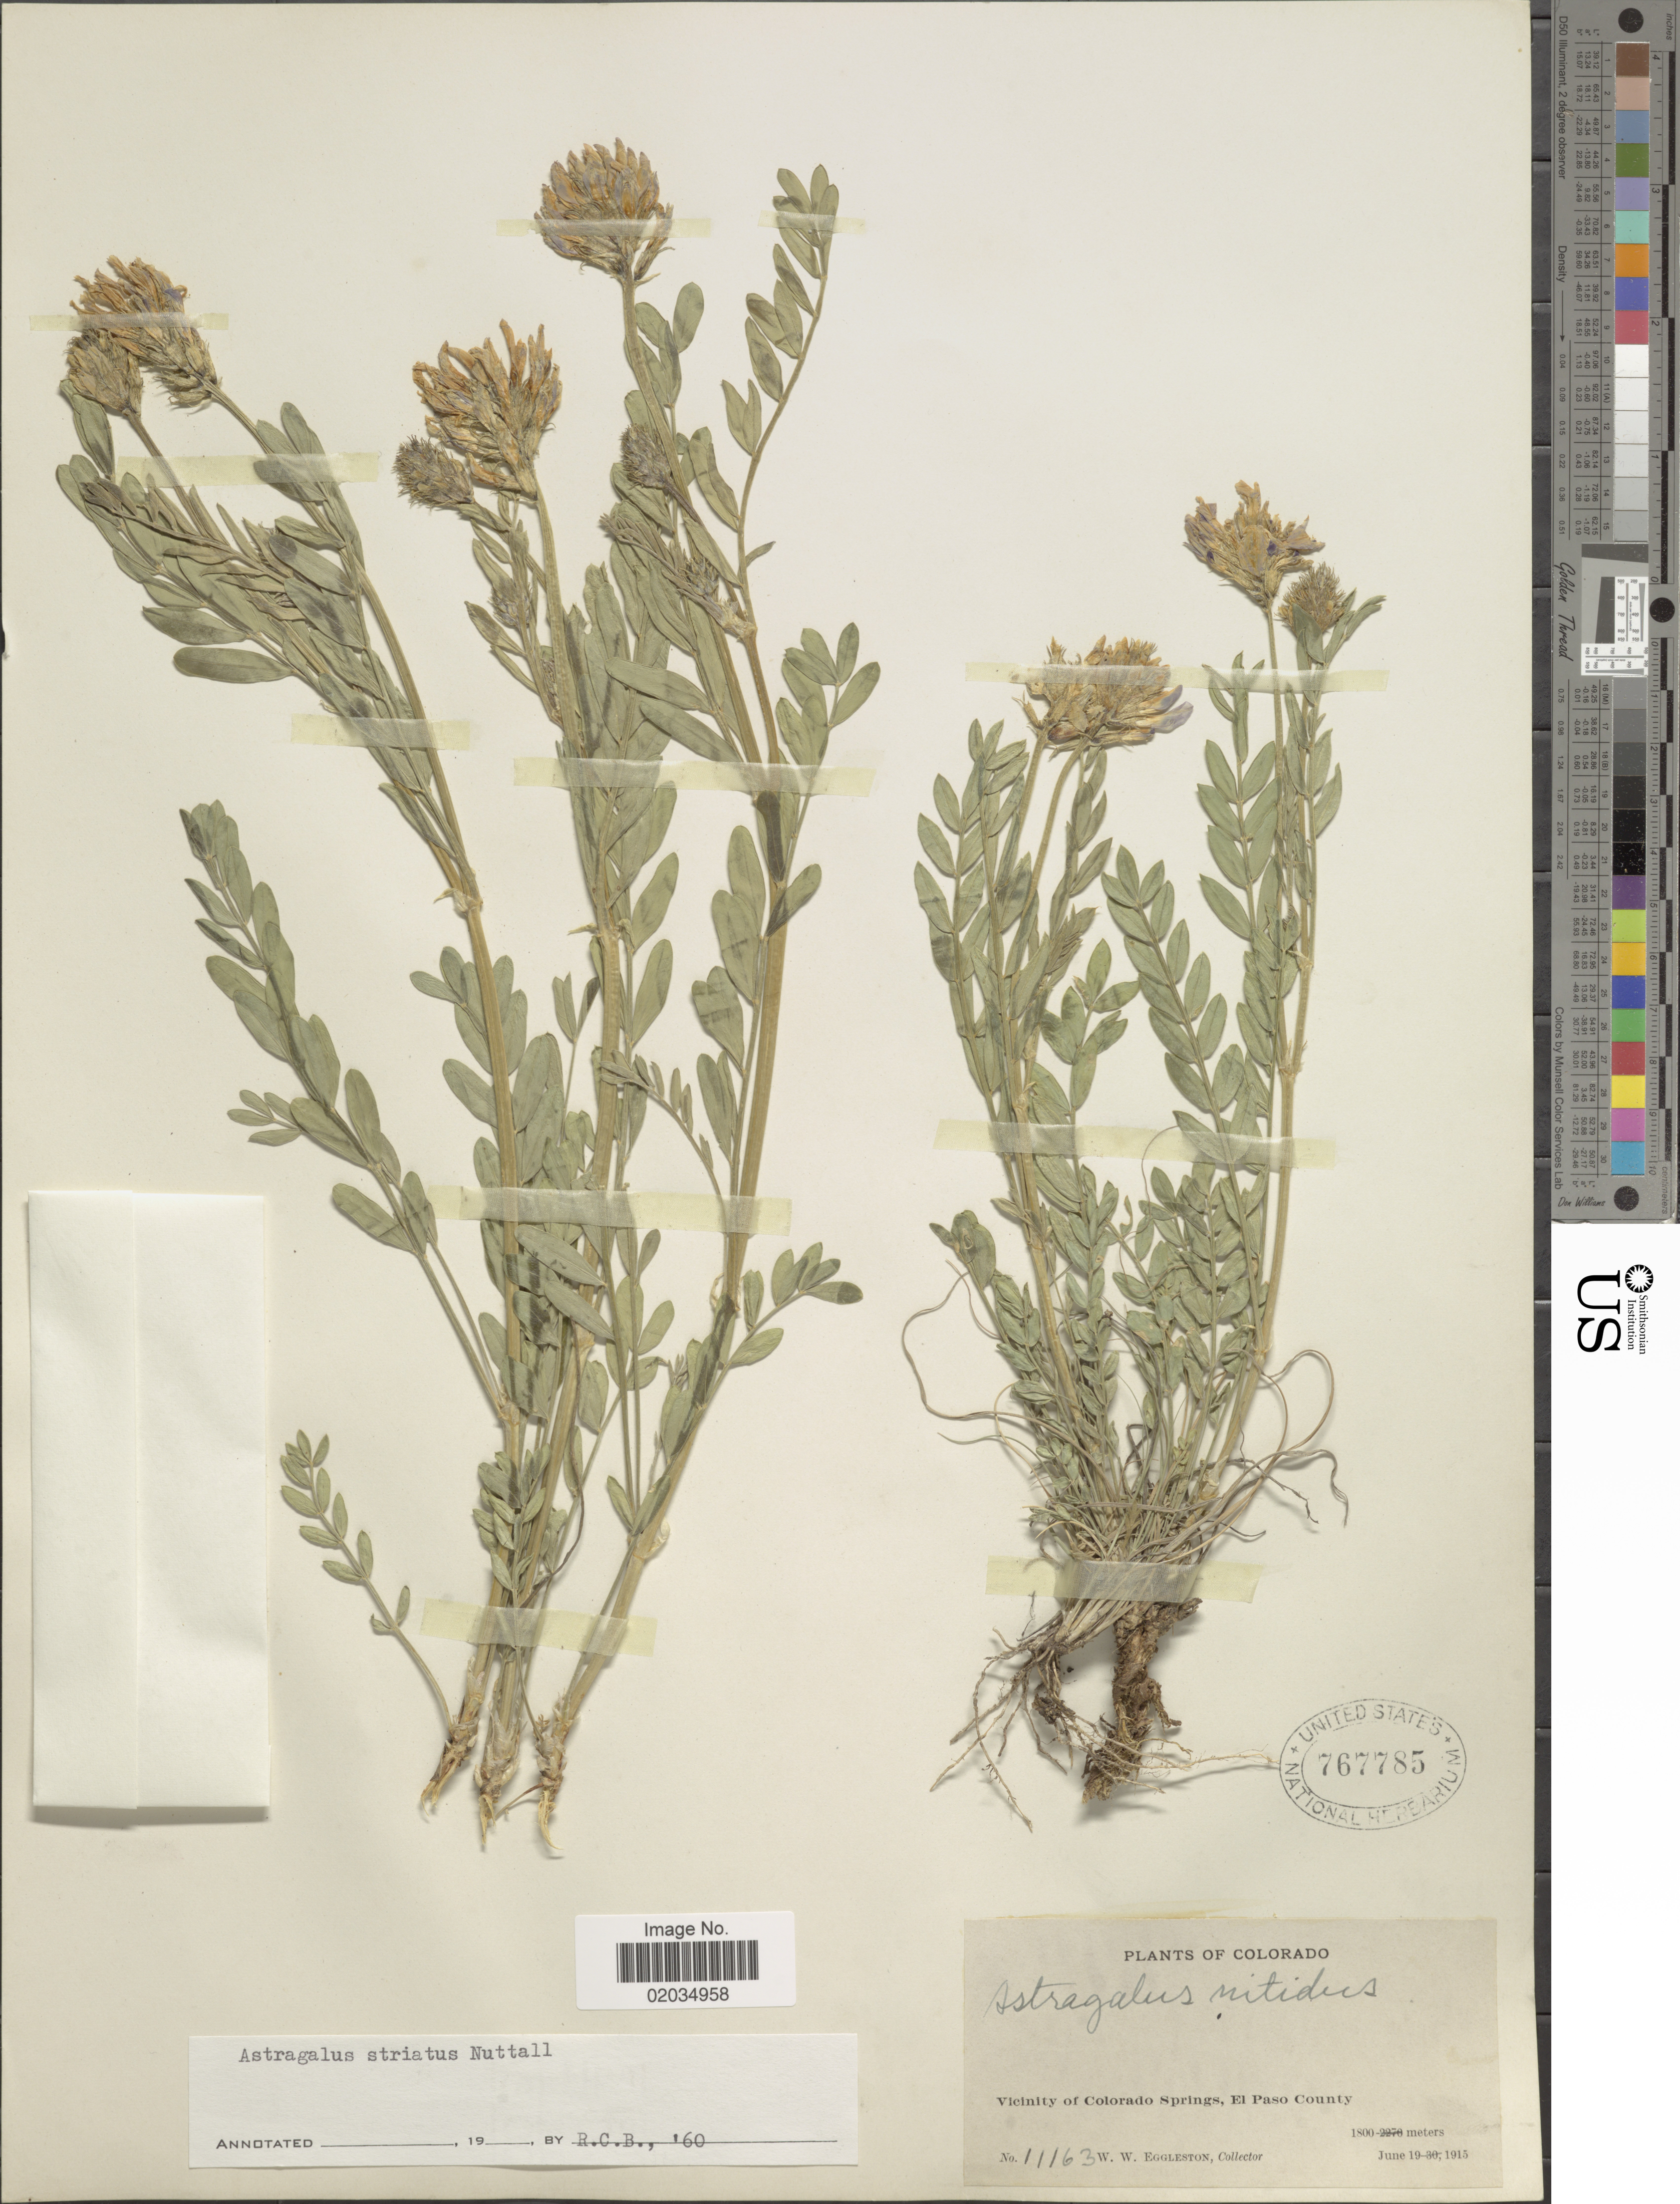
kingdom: Plantae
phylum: Tracheophyta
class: Magnoliopsida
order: Fabales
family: Fabaceae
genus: Astragalus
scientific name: Astragalus striatus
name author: Nutt.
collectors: W. W. Eggleston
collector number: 11163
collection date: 1915-06-19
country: United States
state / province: Colorado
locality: Vicinity of Colorado Springs, El Paso County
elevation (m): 1800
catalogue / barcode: US 767785